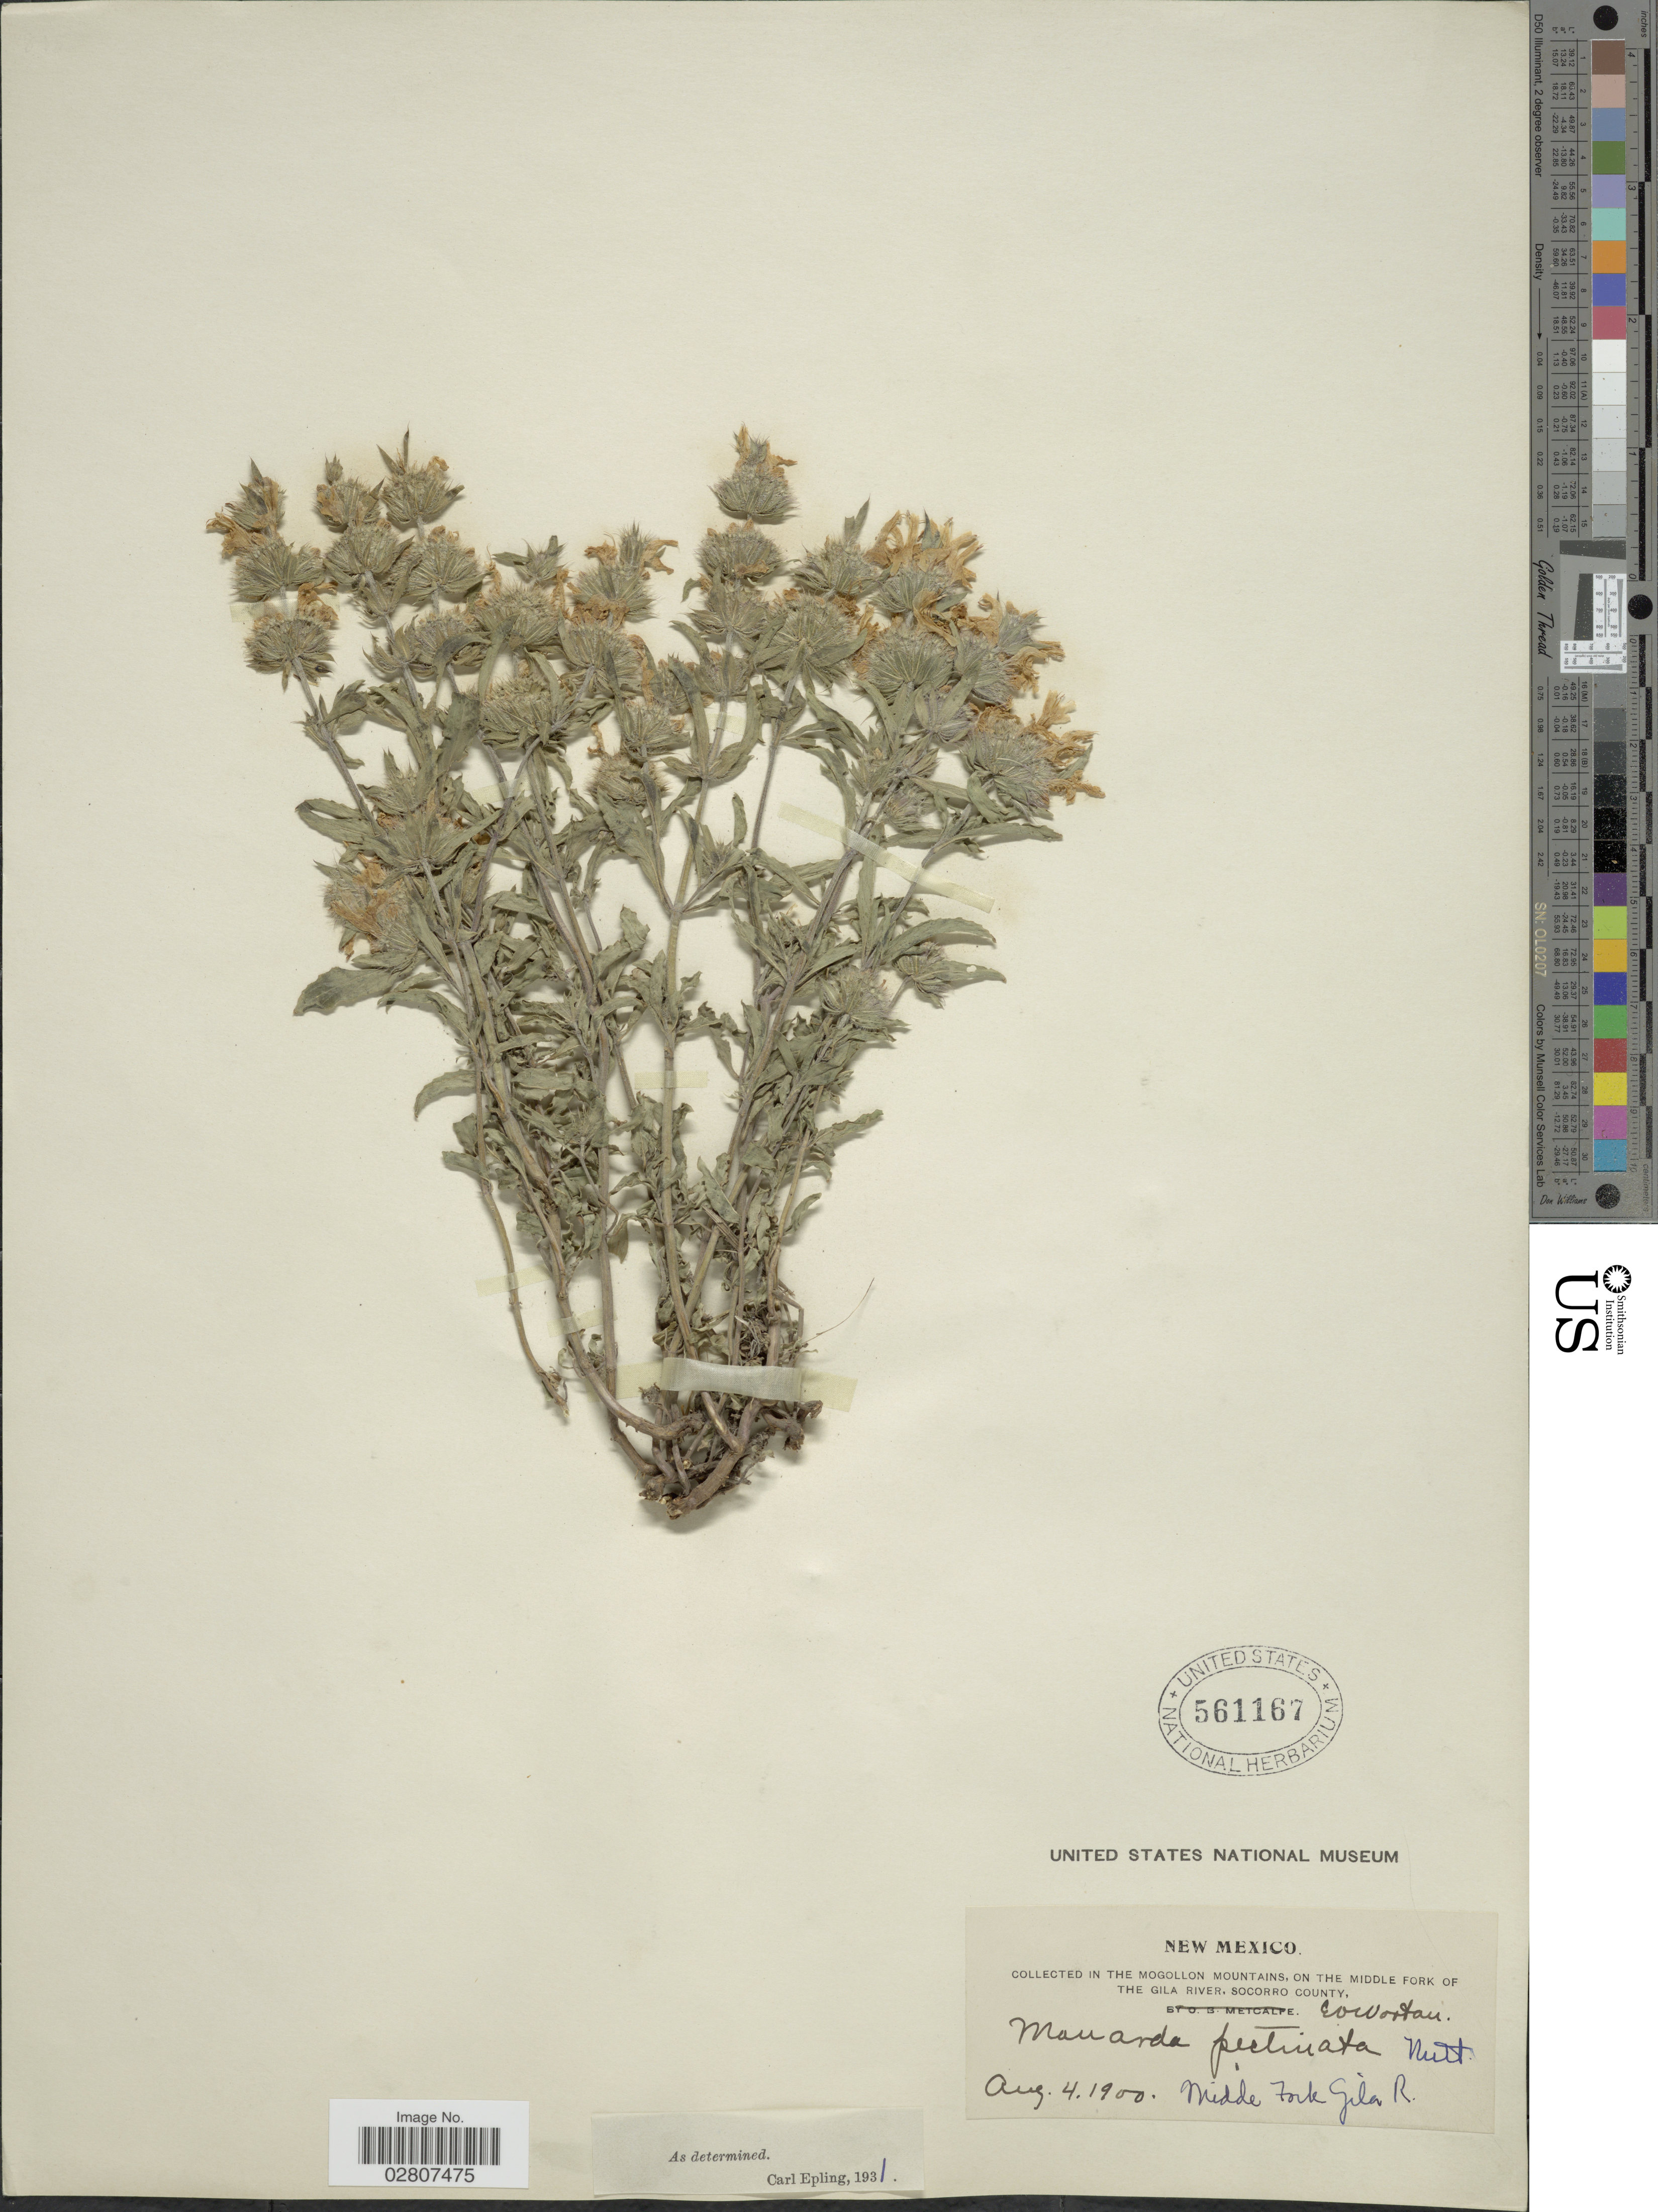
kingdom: Plantae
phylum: Tracheophyta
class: Magnoliopsida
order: Lamiales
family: Lamiaceae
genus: Monarda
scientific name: Monarda pectinata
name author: Nutt.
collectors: E. O. Wooton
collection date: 1900-08-04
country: United States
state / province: New Mexico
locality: In the Mogollon Mountains, on the Middle Fork of the Gila River, Socorro County. Middle Fork Gila R.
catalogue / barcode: US 561167